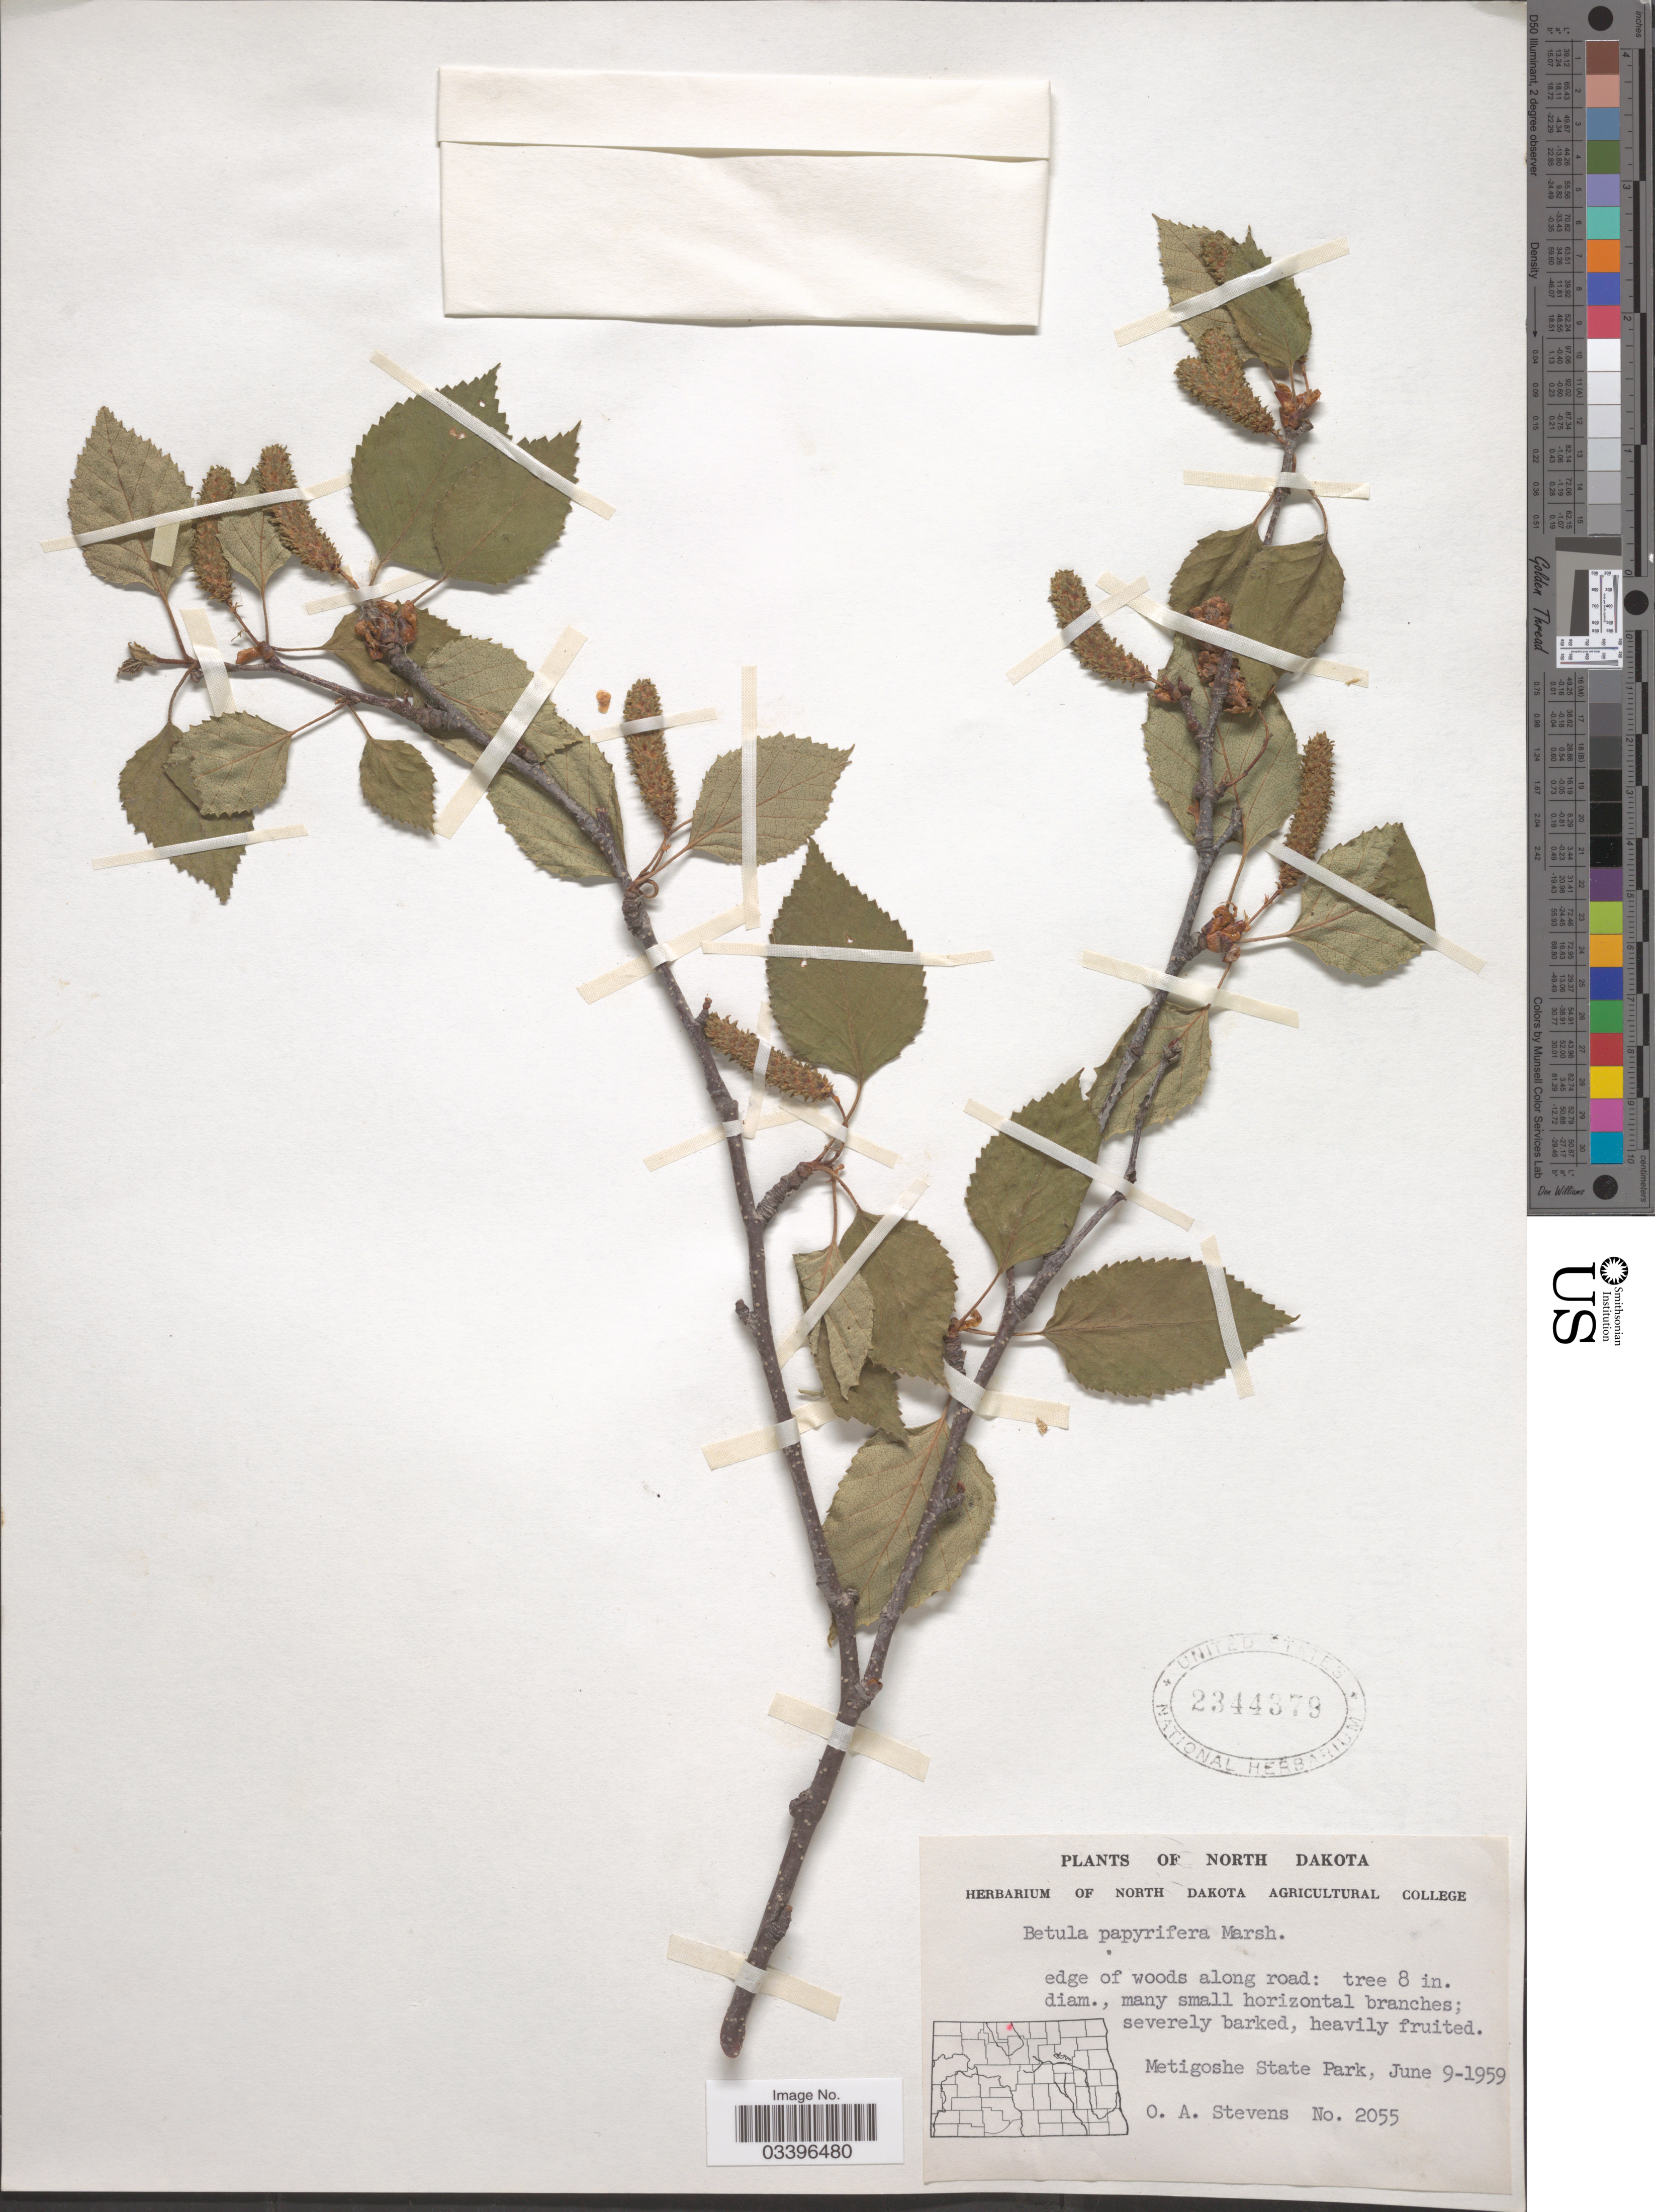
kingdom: Plantae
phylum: Tracheophyta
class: Magnoliopsida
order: Fagales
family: Betulaceae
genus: Betula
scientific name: Betula papyrifera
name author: Marshall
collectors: O. A. Stevens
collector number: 2055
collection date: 1959-06-09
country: United States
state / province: North Dakota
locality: Edge of wood along road. Metigoshe State Park.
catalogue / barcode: US 2344379